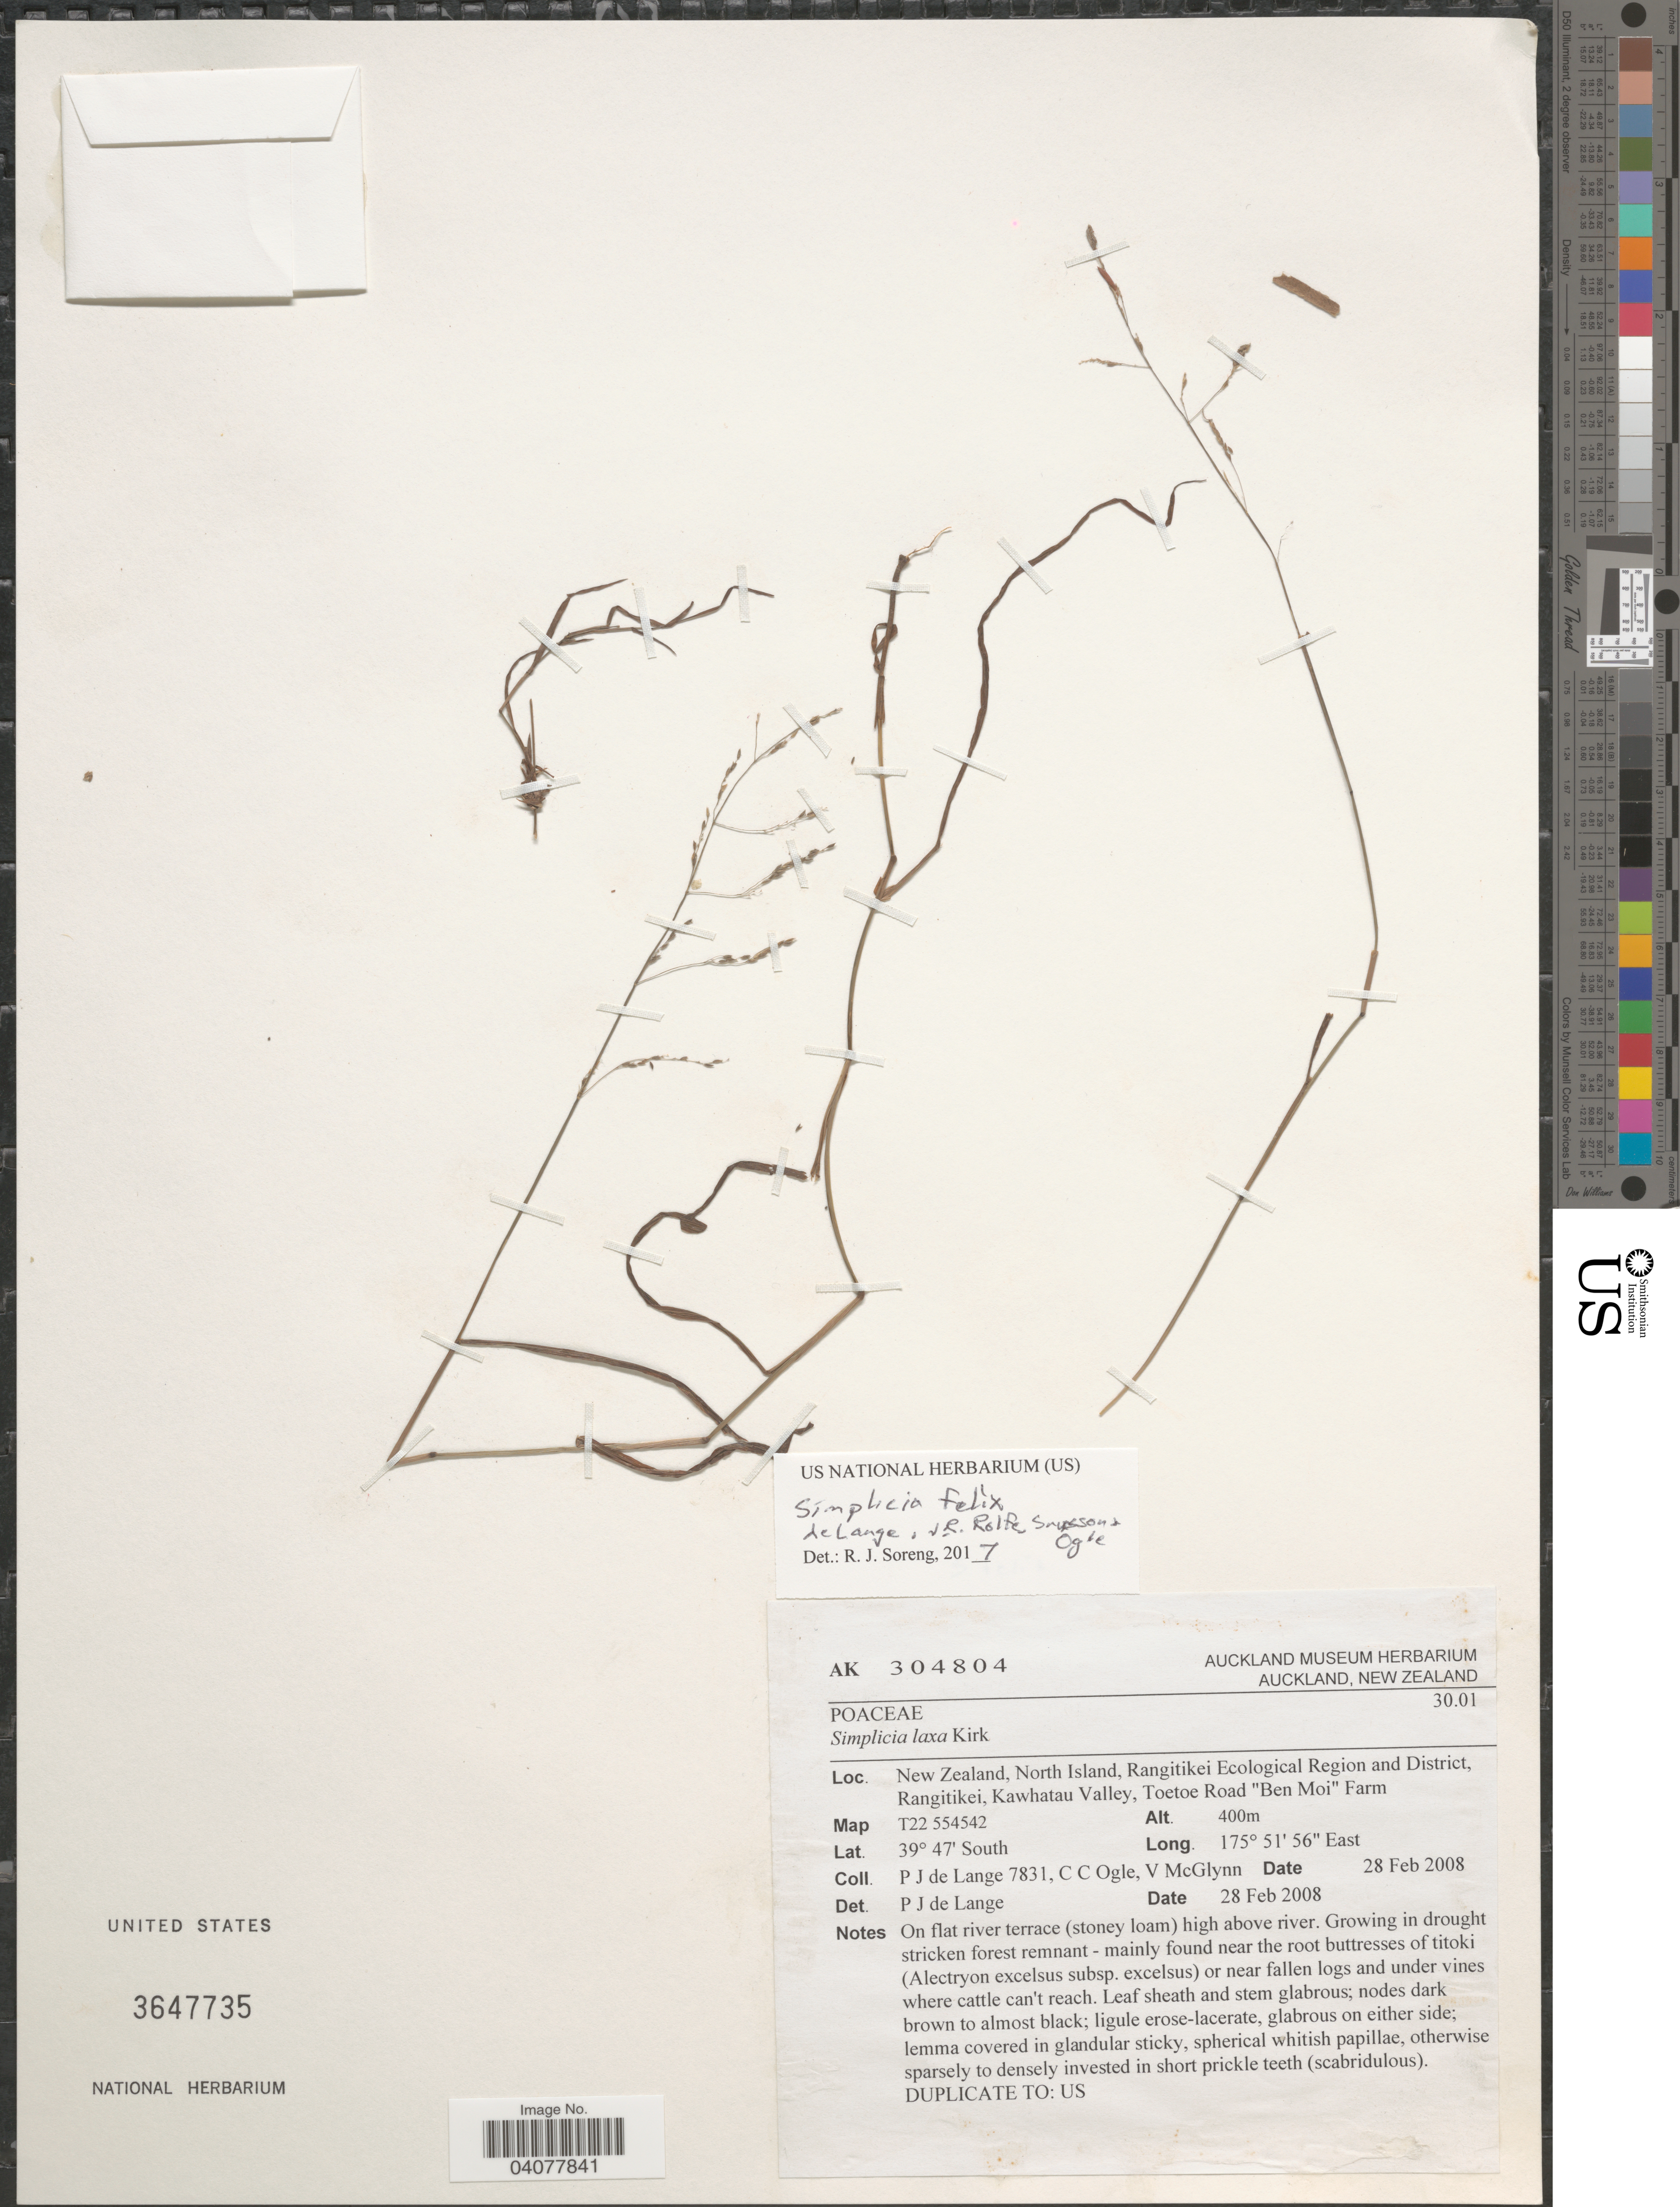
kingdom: Plantae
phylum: Tracheophyta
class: Liliopsida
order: Poales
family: Poaceae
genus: Simplicia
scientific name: Simplicia felix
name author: de Lange et al.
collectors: P. J. Lange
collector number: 7831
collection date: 2008-02-28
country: New Zealand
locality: North Island, Rangitikei Ecological Region and District, Rangitikei, Kawhatau Valley, Toetoe Road "Ben Moi" Farm. On flat river terrace (stoney loam) high above river. In drought stricken forest remnant - mainly found near the root buttresses of titoki or near fallen logs and under vines where cattle can't reach.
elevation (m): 400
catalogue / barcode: US 3647735